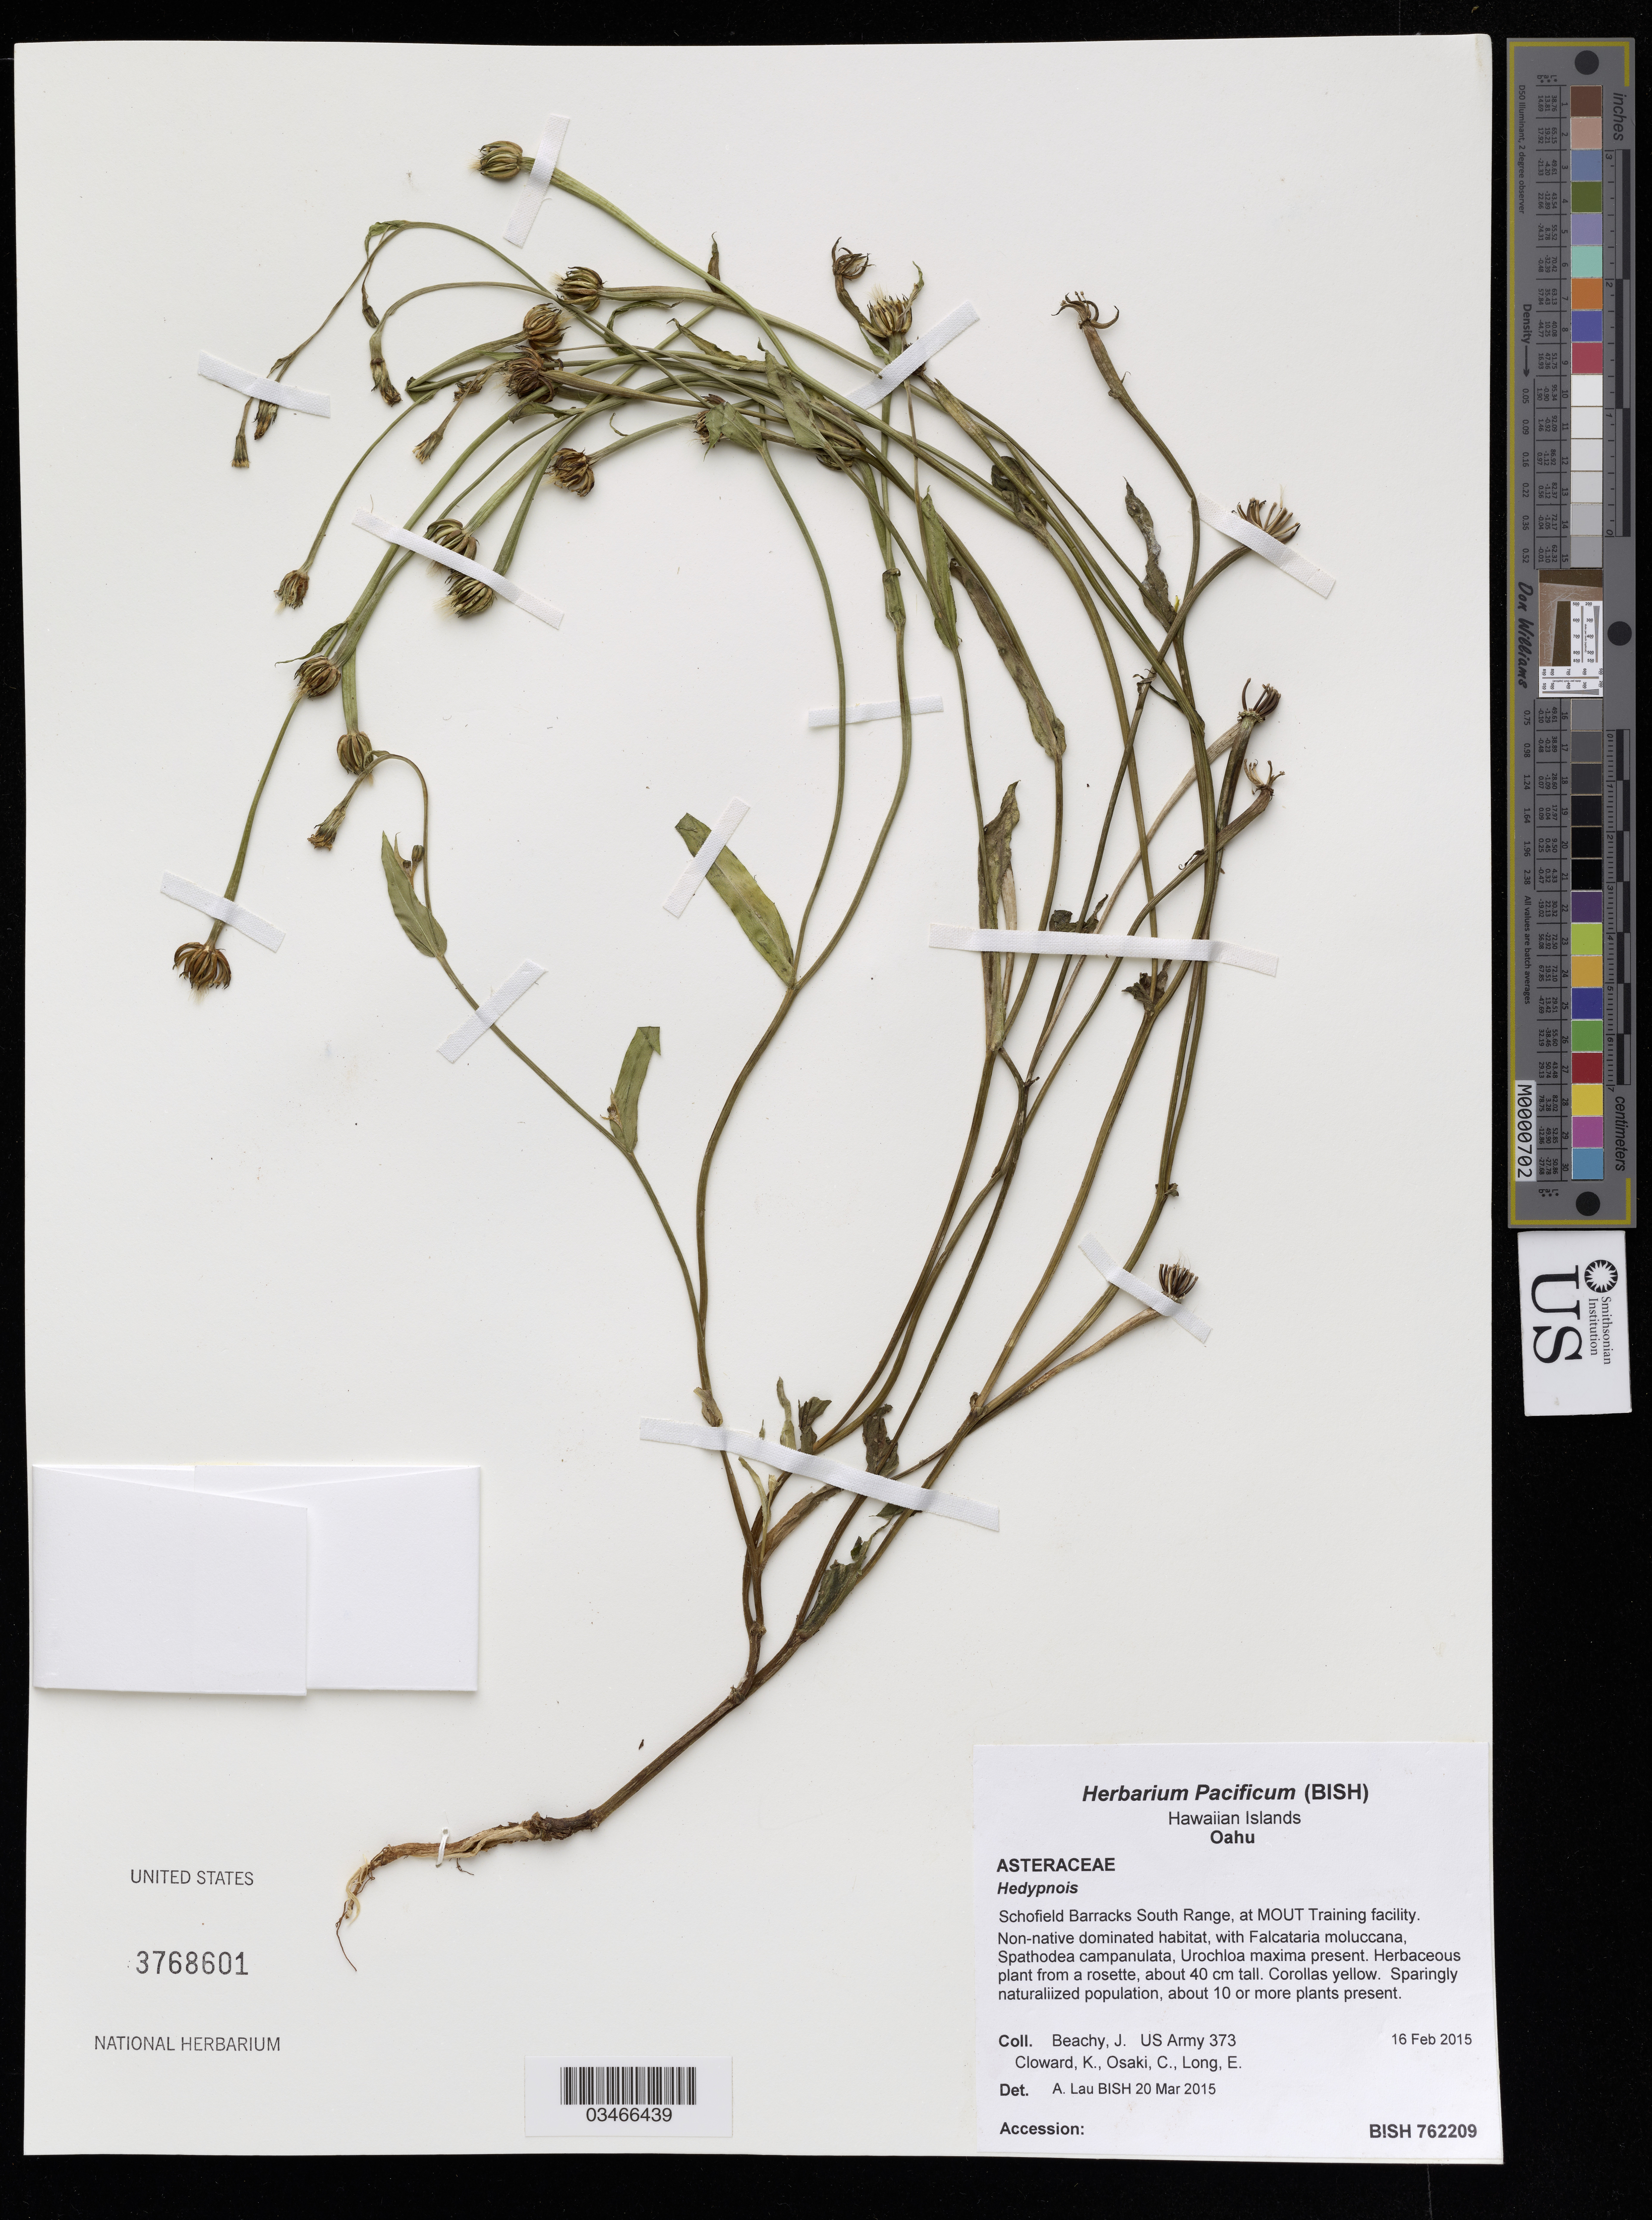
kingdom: Plantae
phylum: Tracheophyta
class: Magnoliopsida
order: Asterales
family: Asteraceae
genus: Hedypnois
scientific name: Hedypnois sp.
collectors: J. Beachy, K. Cloward & C. Osaki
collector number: US Army 373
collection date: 2015-02-16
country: United States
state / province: Hawaii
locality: Hawaiian Islands. Oahu. Schofield Barracks South Range, at MOUT Training facility.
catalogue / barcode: US 3768601